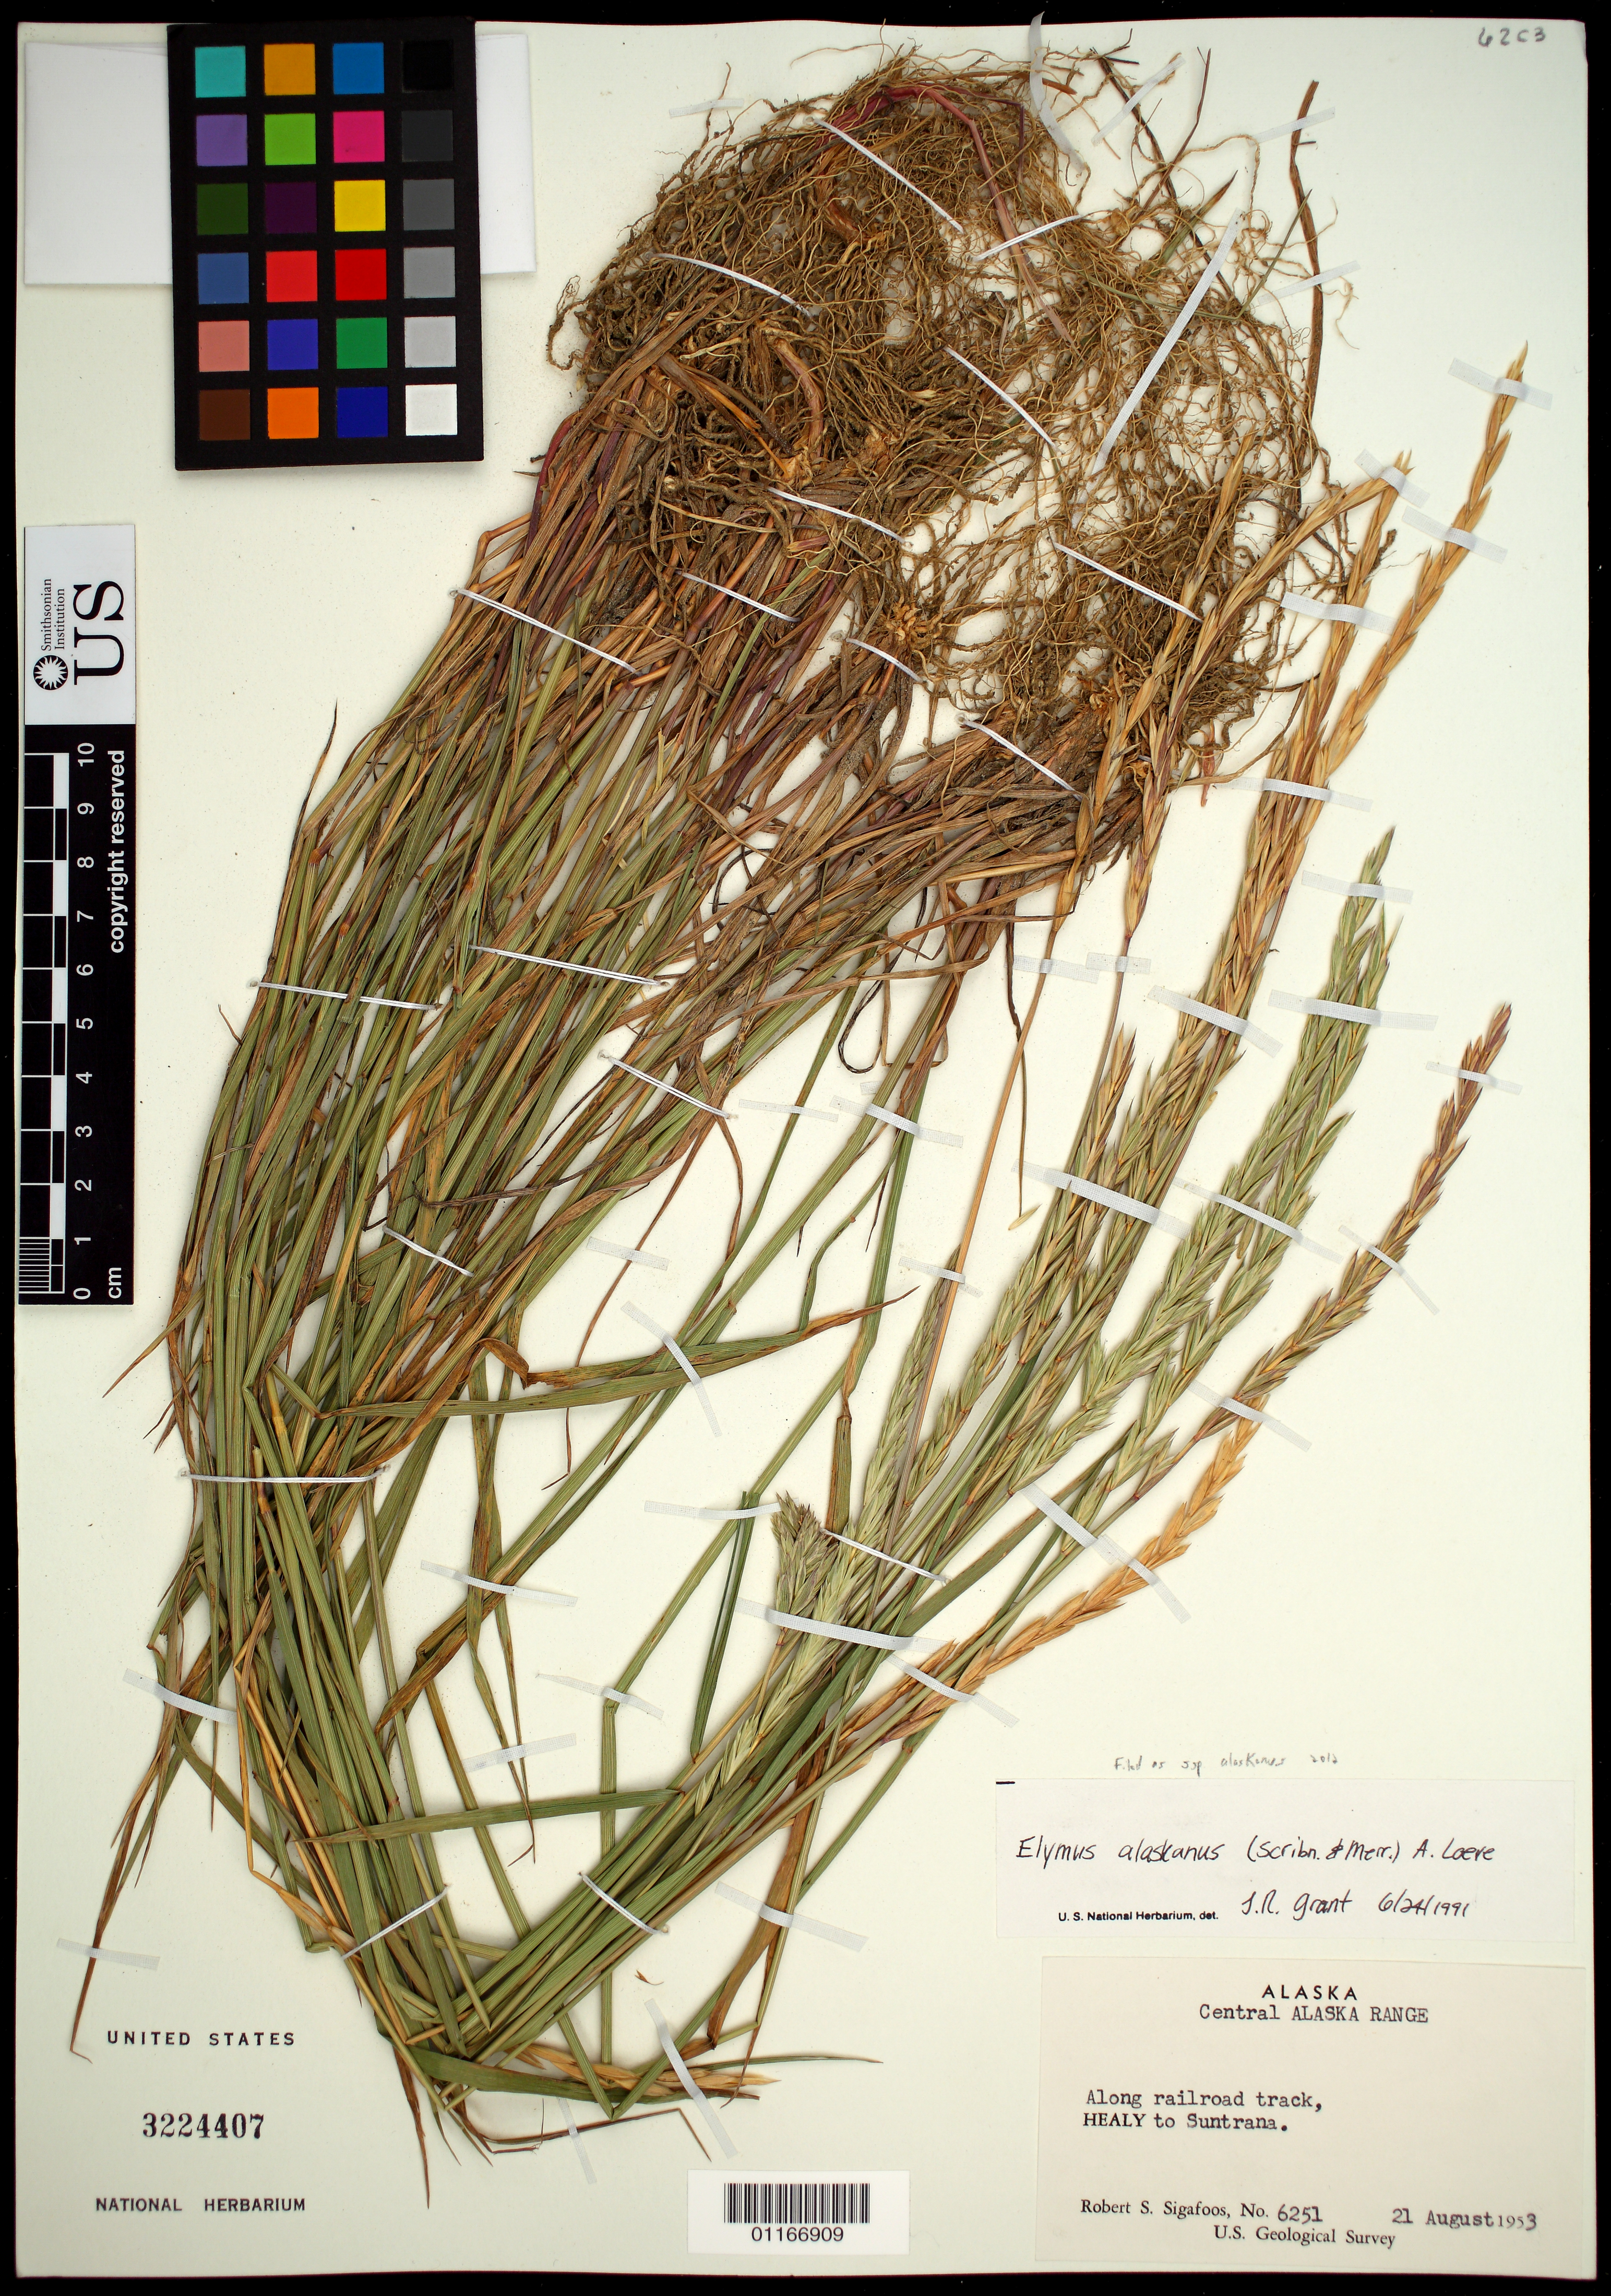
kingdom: Plantae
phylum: Tracheophyta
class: Liliopsida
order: Poales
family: Poaceae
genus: Elymus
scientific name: Elymus alaskanus subsp. alaskanus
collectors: R. Sigafoos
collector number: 6251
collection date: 1953-08-21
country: United States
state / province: Alaska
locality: Along railroad track, Healy to Suntrana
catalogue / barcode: US 3224407